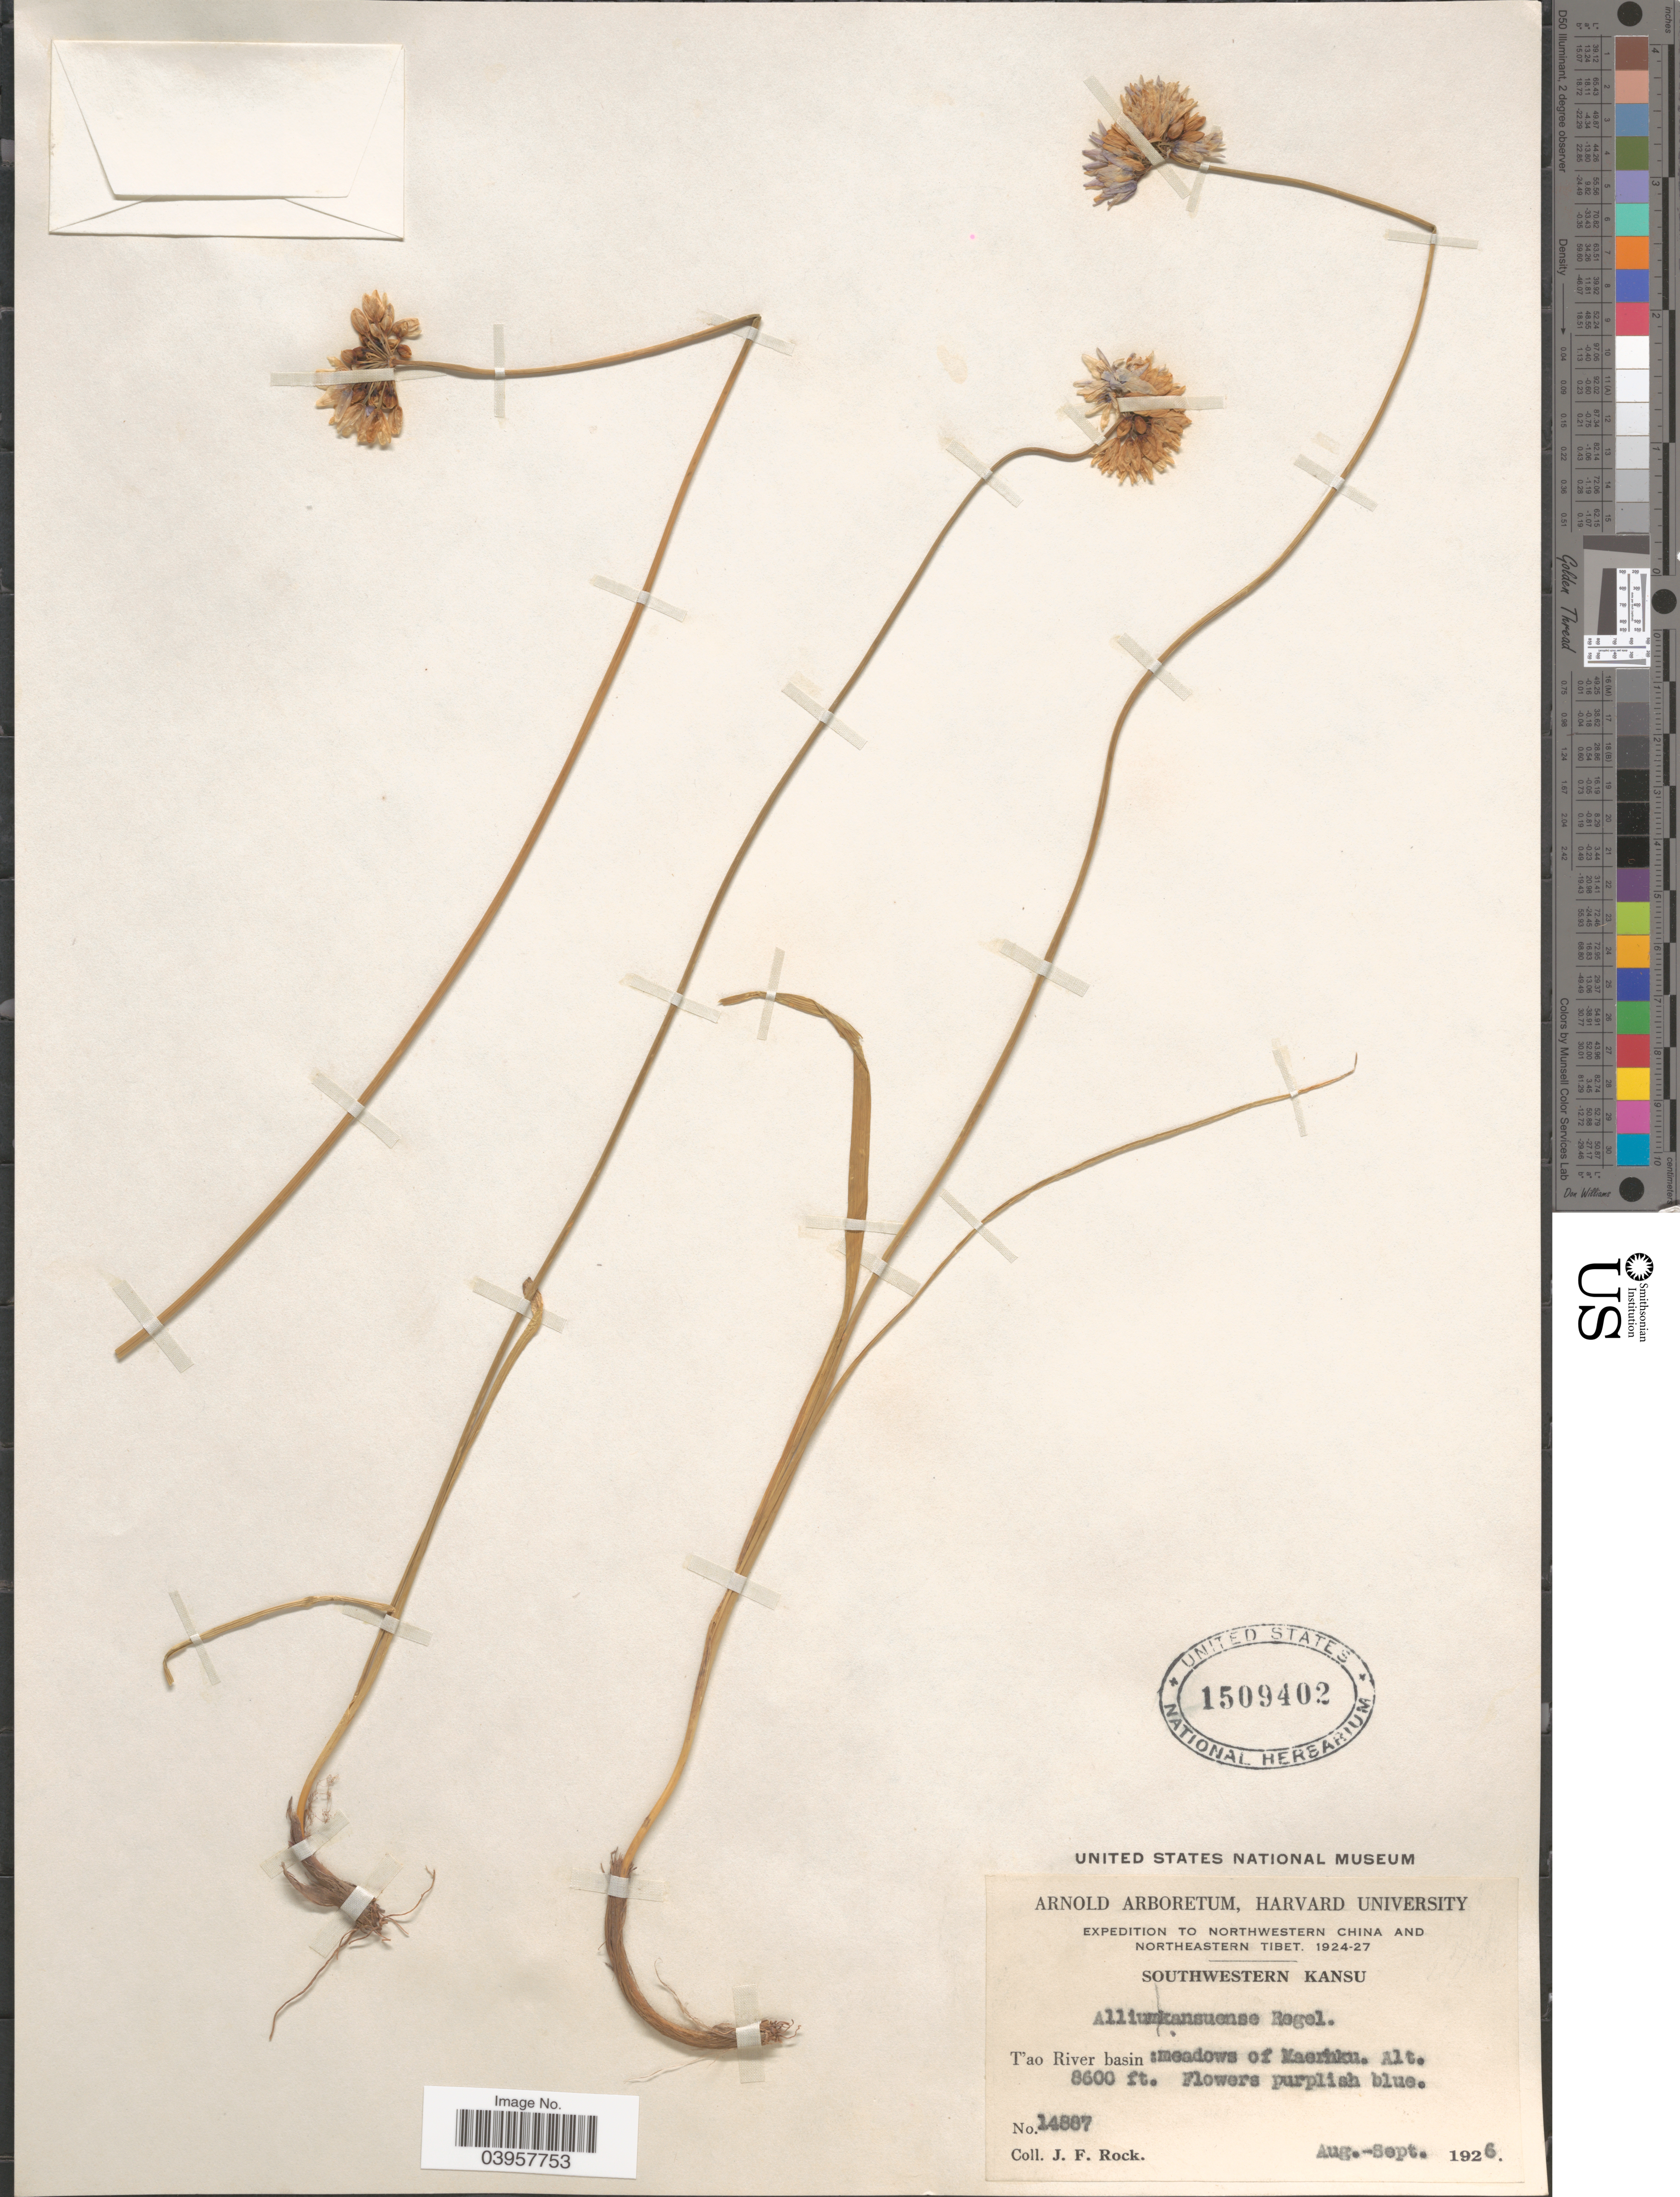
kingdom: Plantae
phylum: Tracheophyta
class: Liliopsida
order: Asparagales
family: Amaryllidaceae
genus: Allium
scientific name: Allium kansuense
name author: Regel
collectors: J. Rock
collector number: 14887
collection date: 1926-08/1926-09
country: China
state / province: Gansu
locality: Northwestern China. Southwestern Kansu. T'ao River basin: meadows of Maerhku [interpreted].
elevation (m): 2621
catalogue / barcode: US 1509402